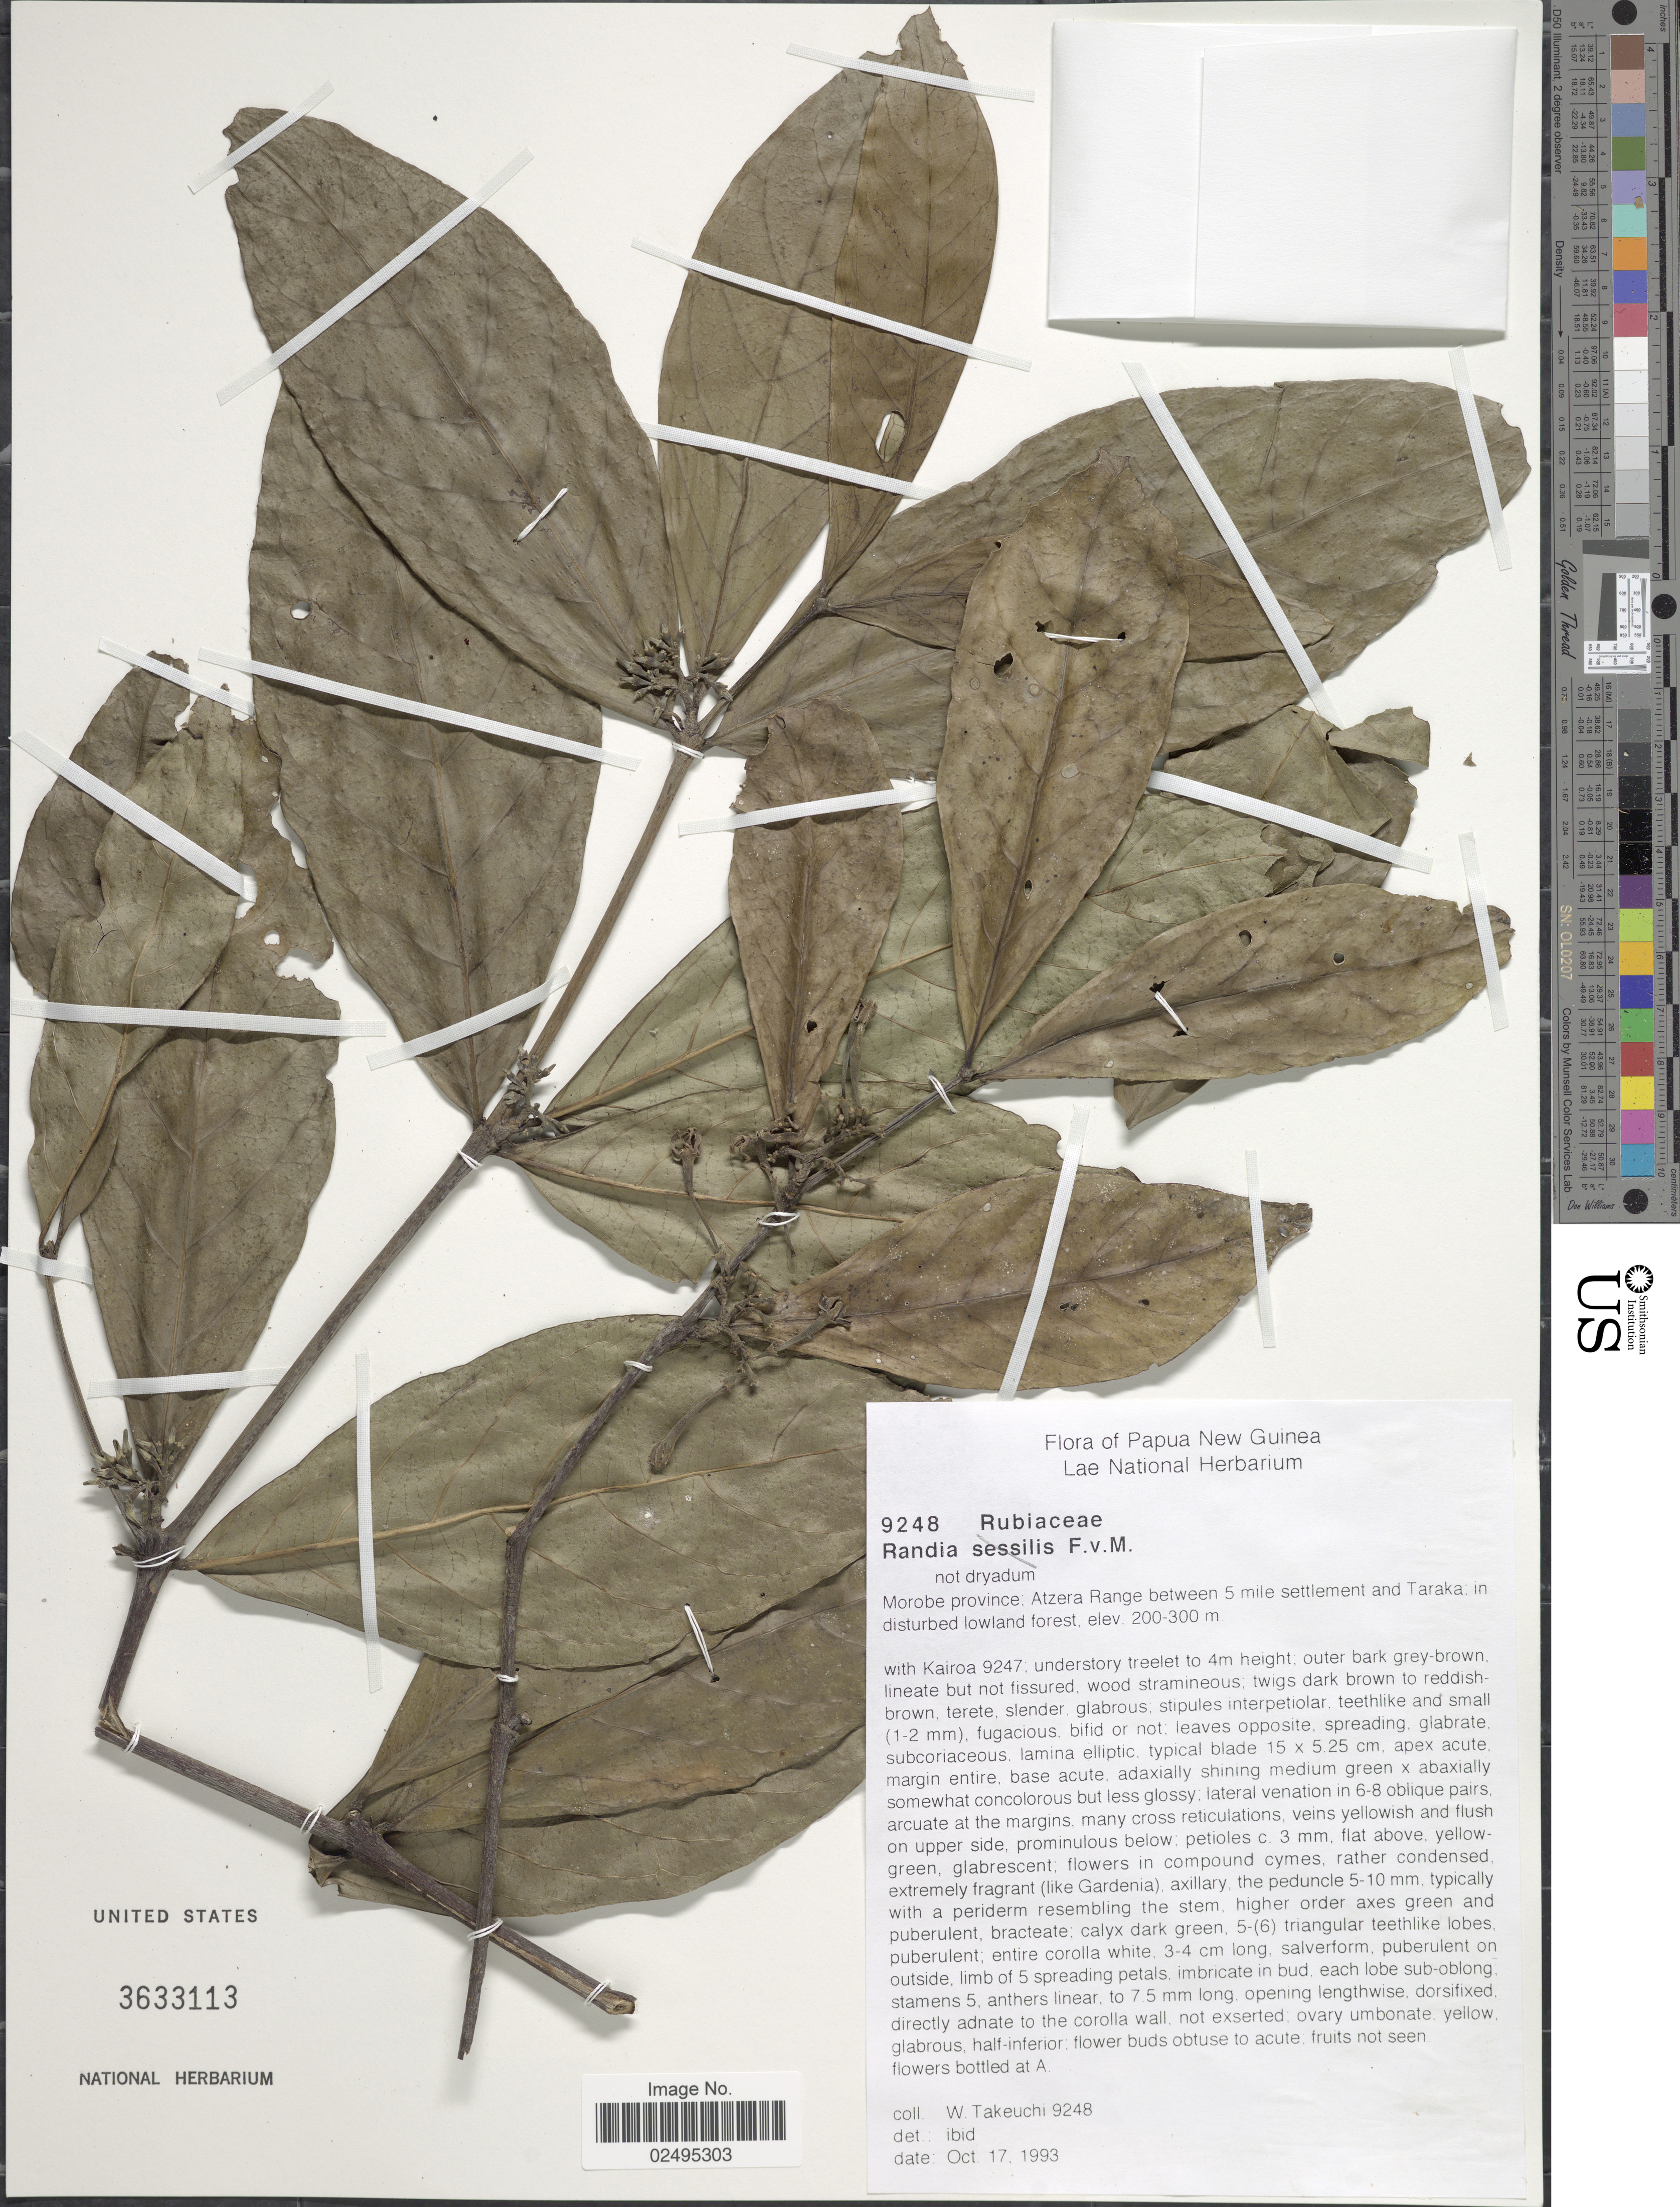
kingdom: Plantae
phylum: Tracheophyta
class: Magnoliopsida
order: Gentianales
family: Rubiaceae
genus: Randia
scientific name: Randia sp.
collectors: W. Takeuchi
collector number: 9248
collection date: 1993-10-17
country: Papua New Guinea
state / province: Morobe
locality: Morobe Province, Atzera Range between 5 mile settlement and Taraka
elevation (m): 200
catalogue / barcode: US 3633113